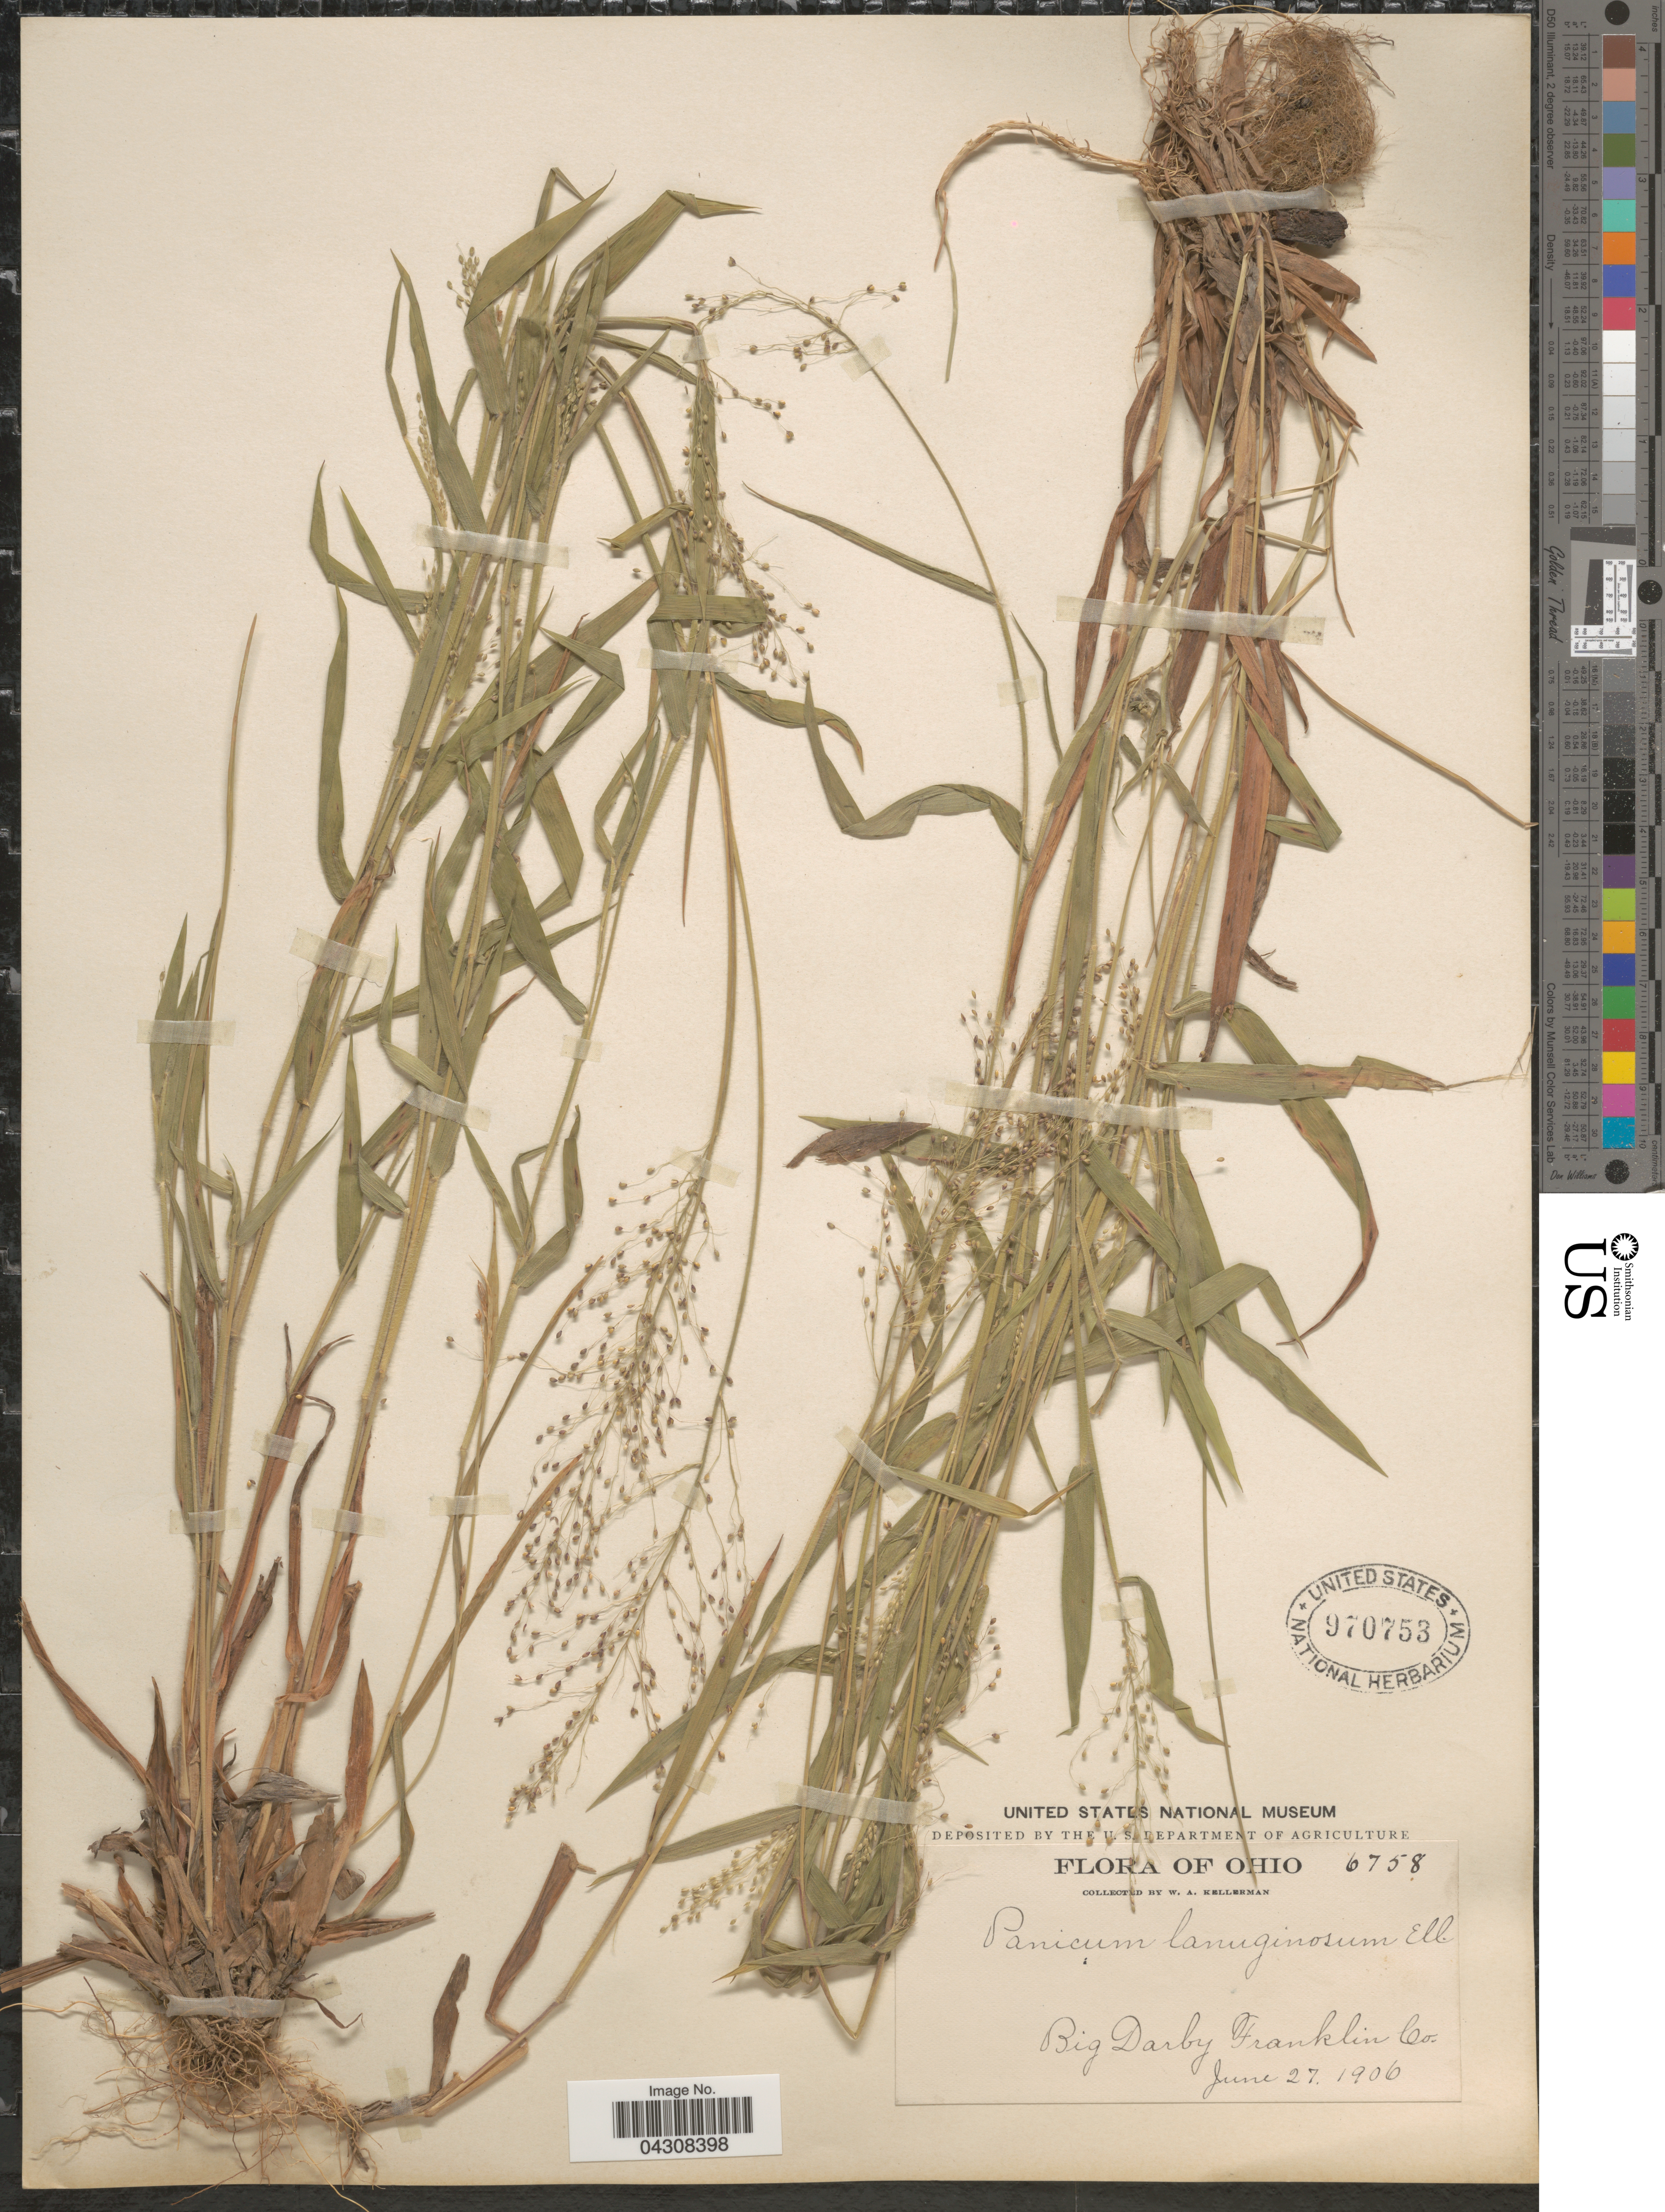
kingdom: Plantae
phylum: Tracheophyta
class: Liliopsida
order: Poales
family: Poaceae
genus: Dichanthelium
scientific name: Dichanthelium acuminatum var. acuminatum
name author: (Sw.) Gould & C.A. Clark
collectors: W. Kellerman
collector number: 6758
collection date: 1906-06-27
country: United States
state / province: Ohio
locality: Big Darby Franklin Co.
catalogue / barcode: US 970753